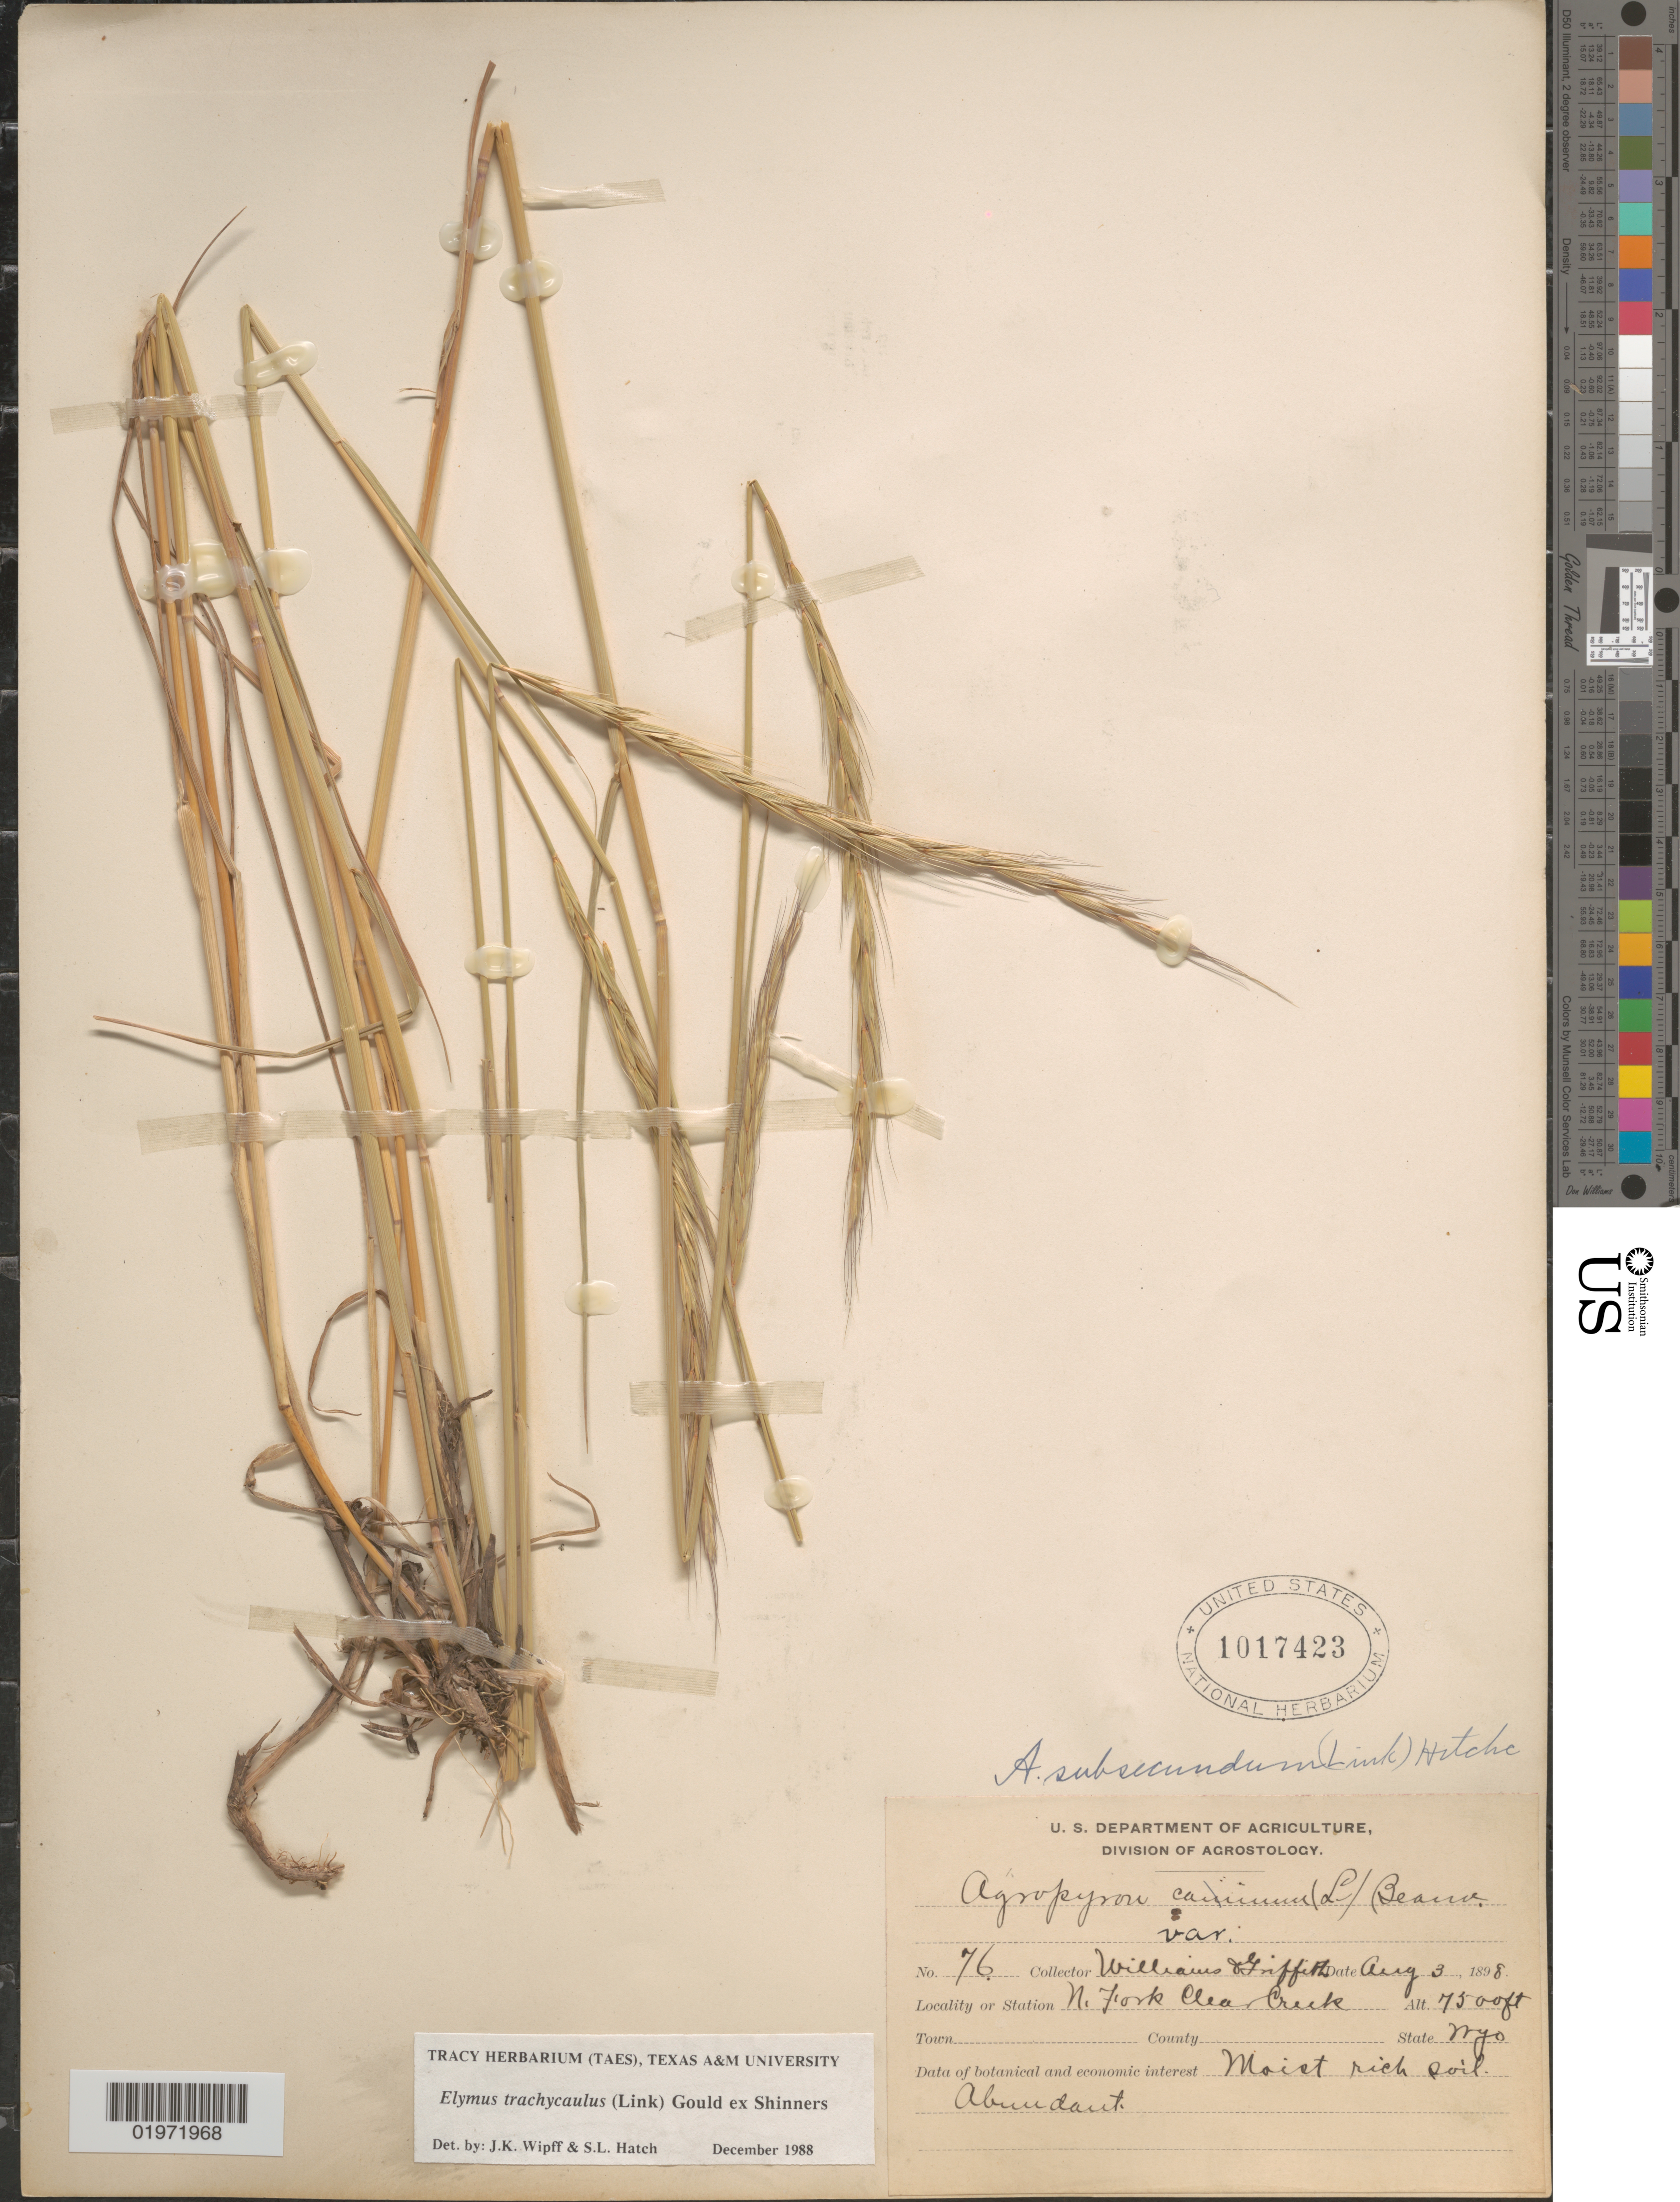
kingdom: Plantae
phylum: Tracheophyta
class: Liliopsida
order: Poales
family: Poaceae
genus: Elymus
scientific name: Elymus trachycaulus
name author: (Link) Gould ex Shinners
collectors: -- Williams & -- Griffiths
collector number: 76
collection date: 1898-08-03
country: United States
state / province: Wyoming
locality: N. Fork Clear Creek.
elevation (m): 2286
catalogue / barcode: US 1017423